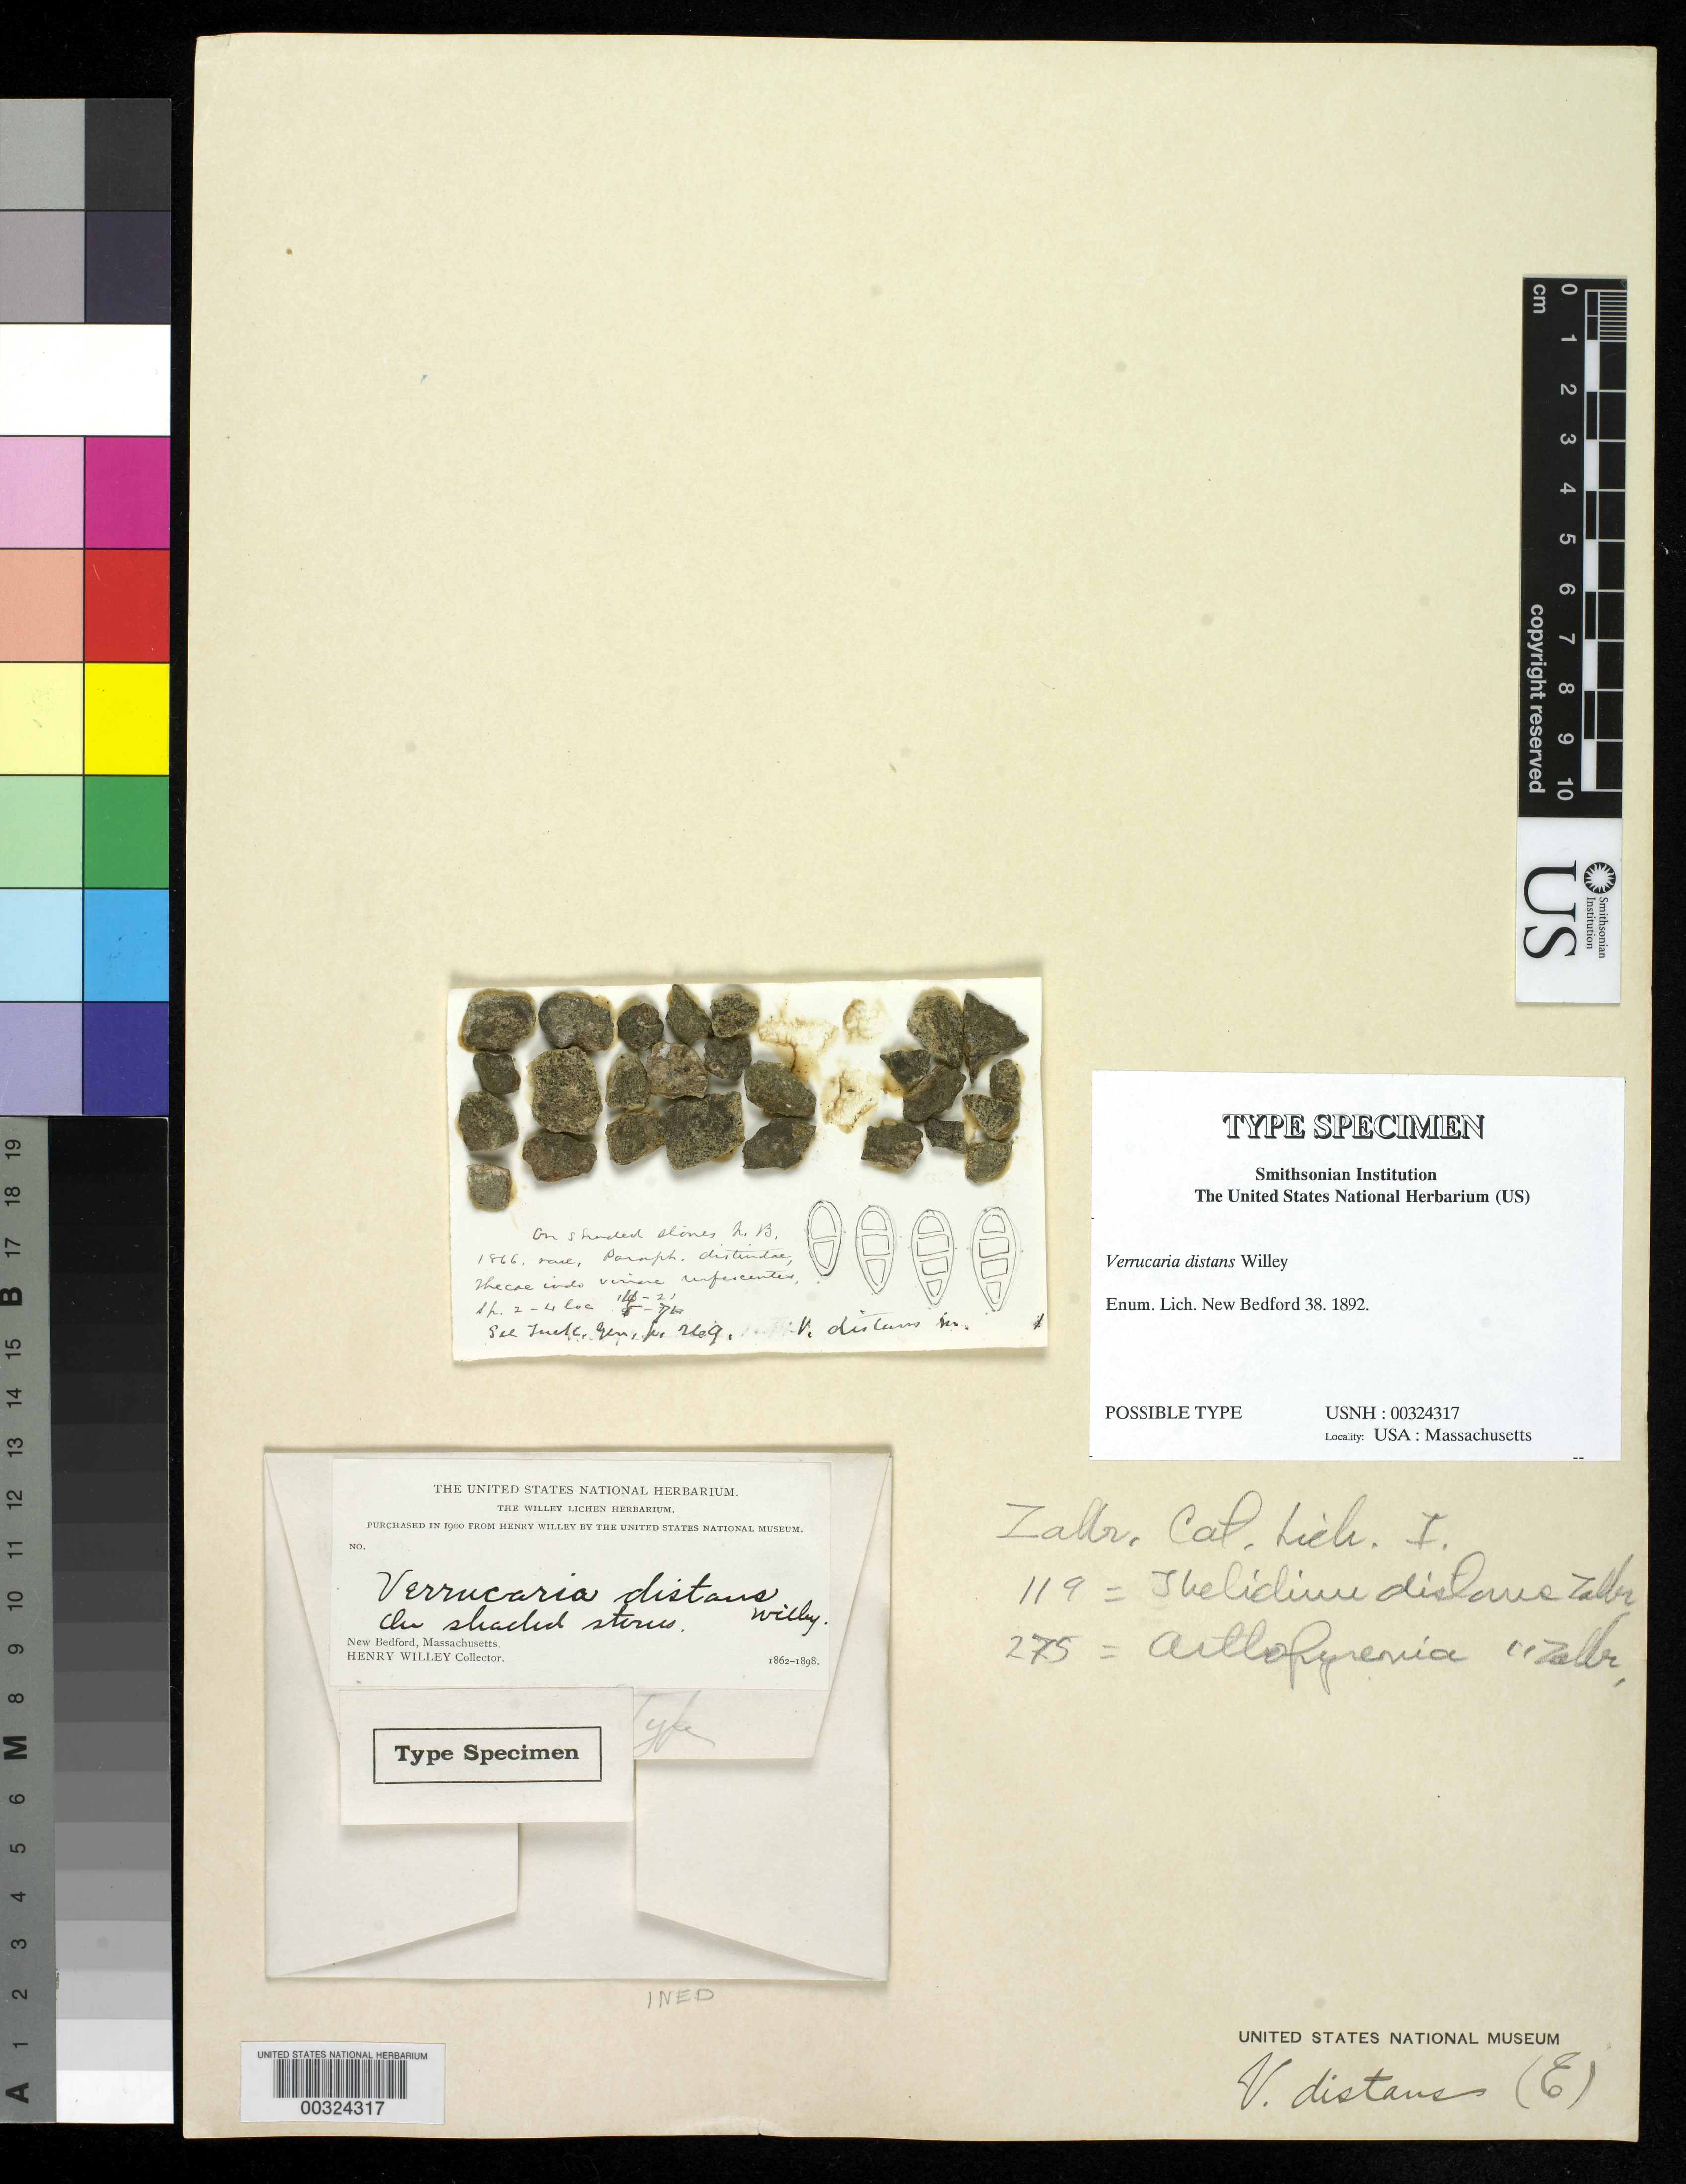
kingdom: Fungi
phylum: Ascomycota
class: Eurotiomycetes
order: Verrucariales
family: Verrucariaceae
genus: Verrucaria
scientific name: Verrucaria distans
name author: Willey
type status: Type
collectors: H. Willey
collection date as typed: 1862 to -- --- 1898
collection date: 1862/1898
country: United States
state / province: Massachusetts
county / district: Bristol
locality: New Bedford.